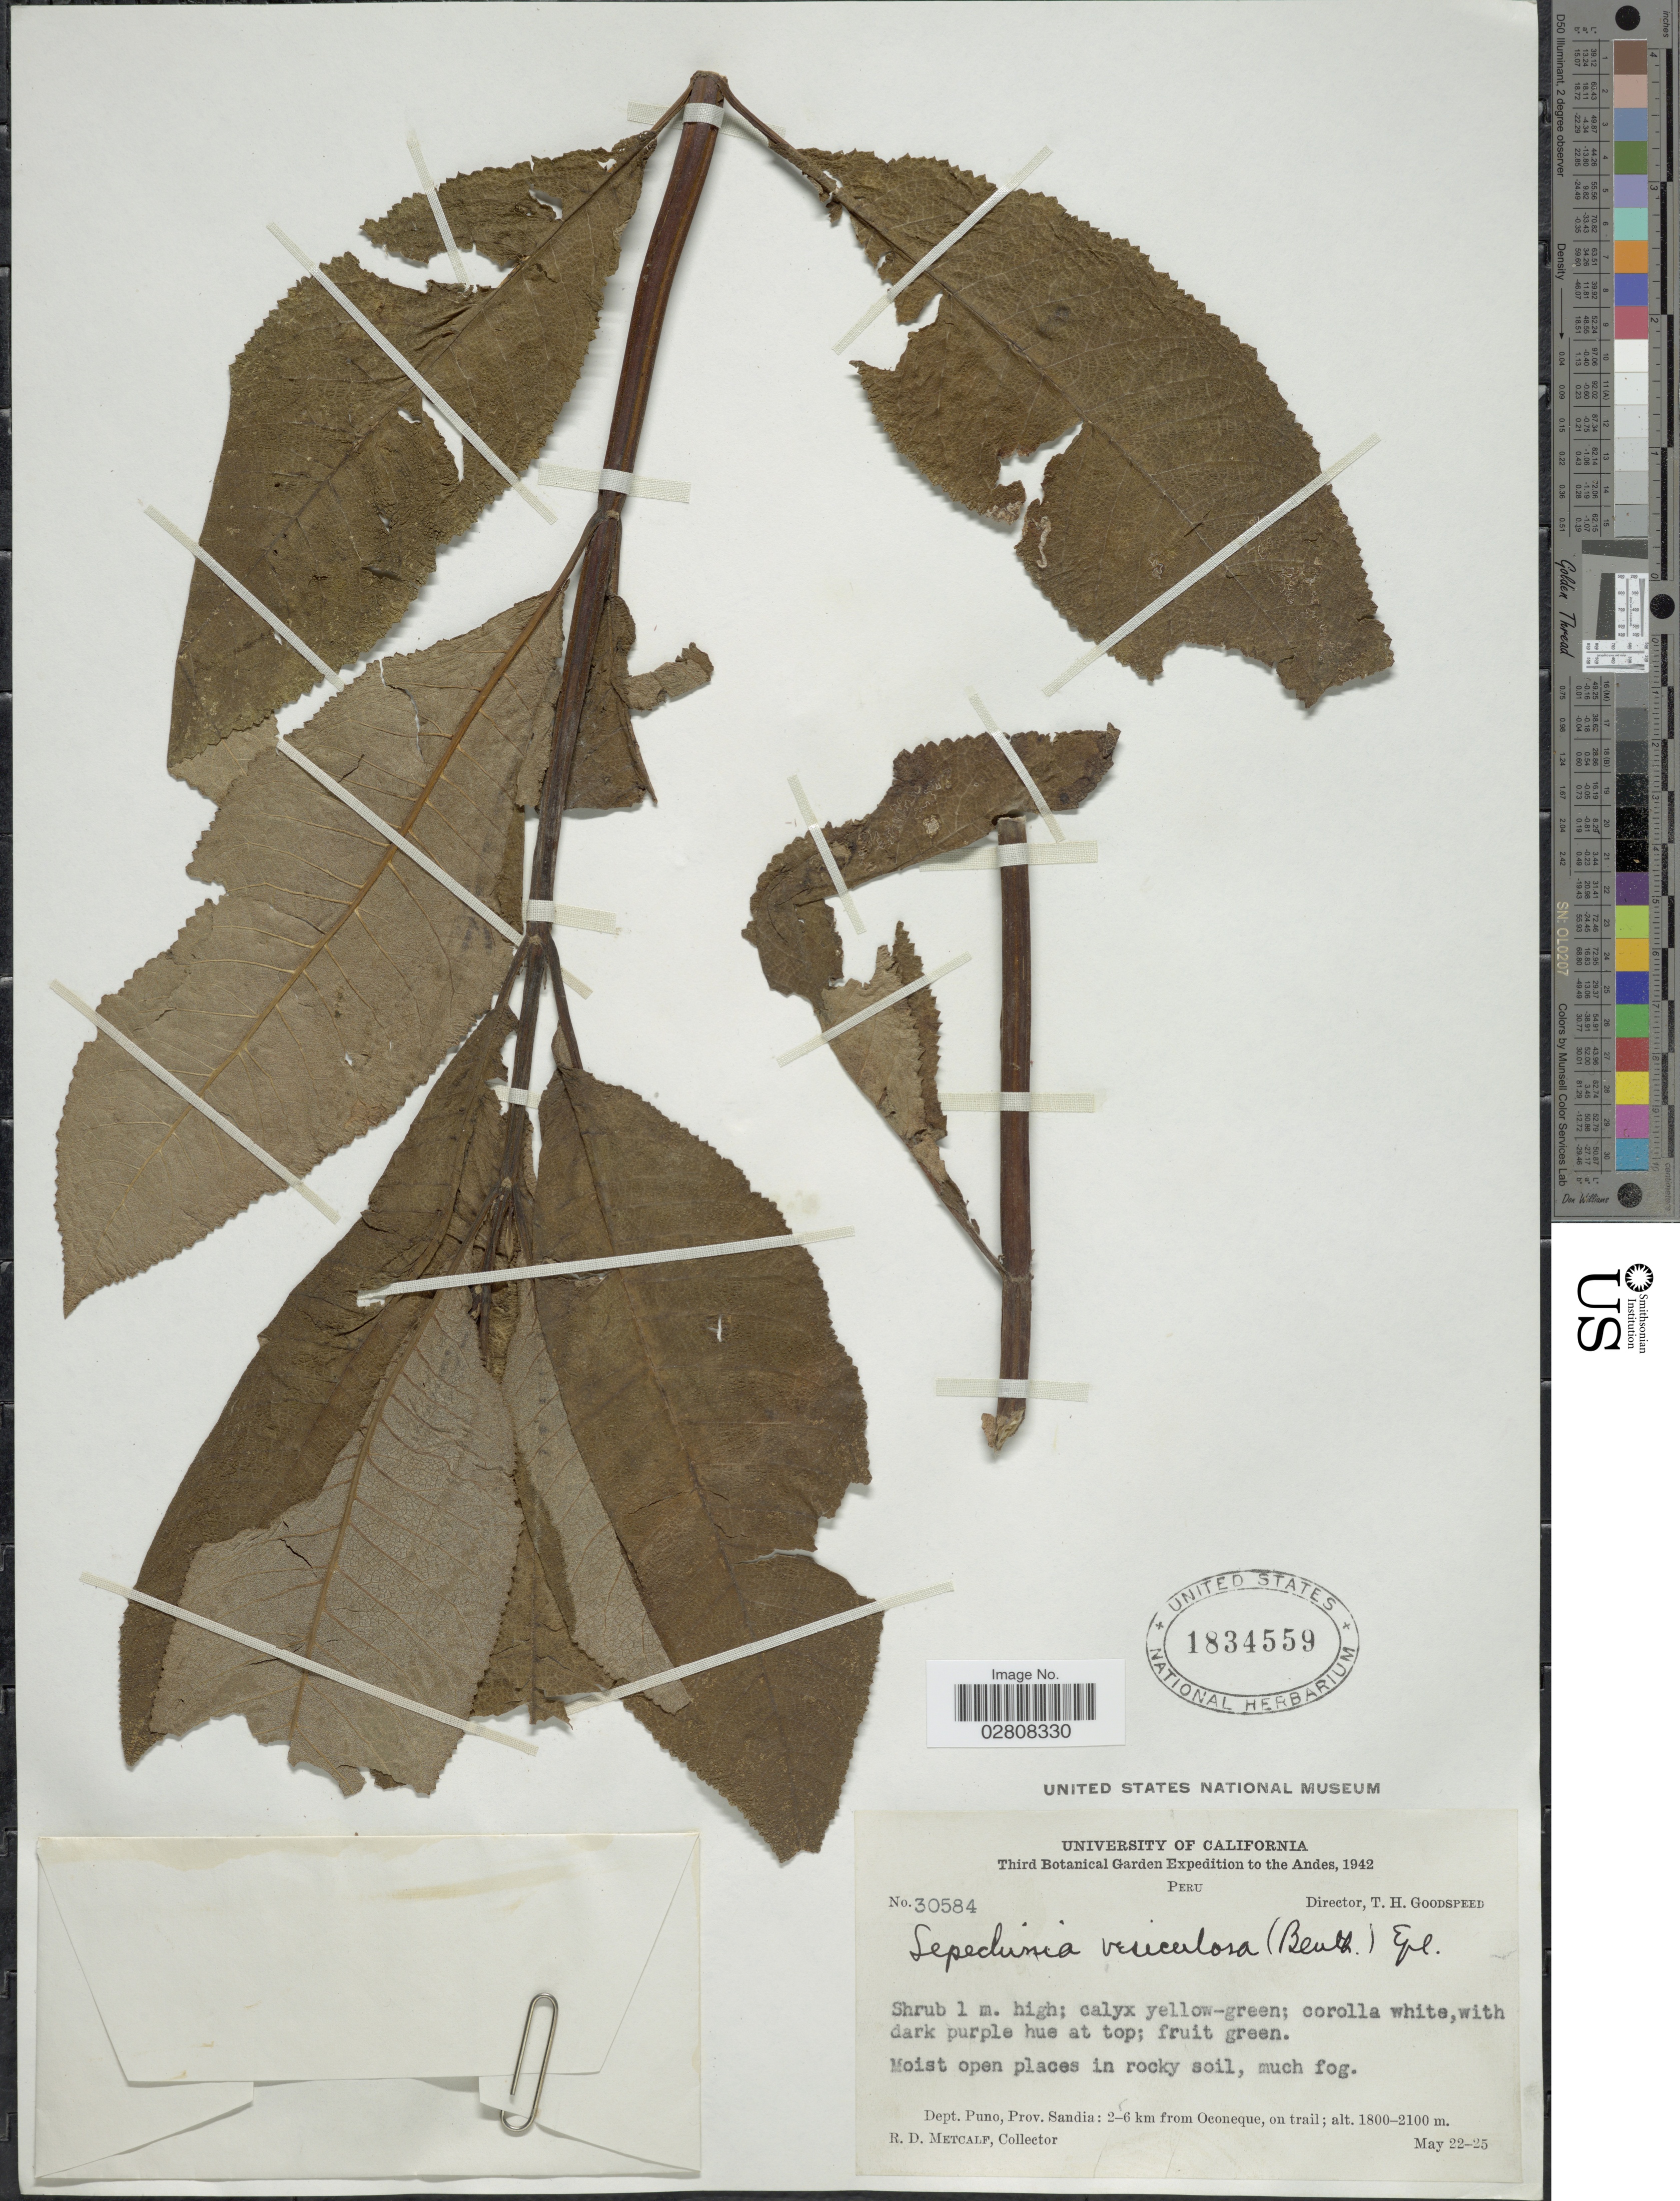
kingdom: Plantae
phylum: Tracheophyta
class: Magnoliopsida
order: Lamiales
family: Lamiaceae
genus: Lepechinia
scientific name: Lepechinia vesiculosa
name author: (Benth.) Epling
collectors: R. D. Metcalf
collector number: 30584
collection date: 1942-05-22/1942-05-25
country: Peru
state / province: Puno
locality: Andes. Dept. Puno, Prov. Sandia: 2-6 km from Oconeque, on trail.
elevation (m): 1800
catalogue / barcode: US 1834559